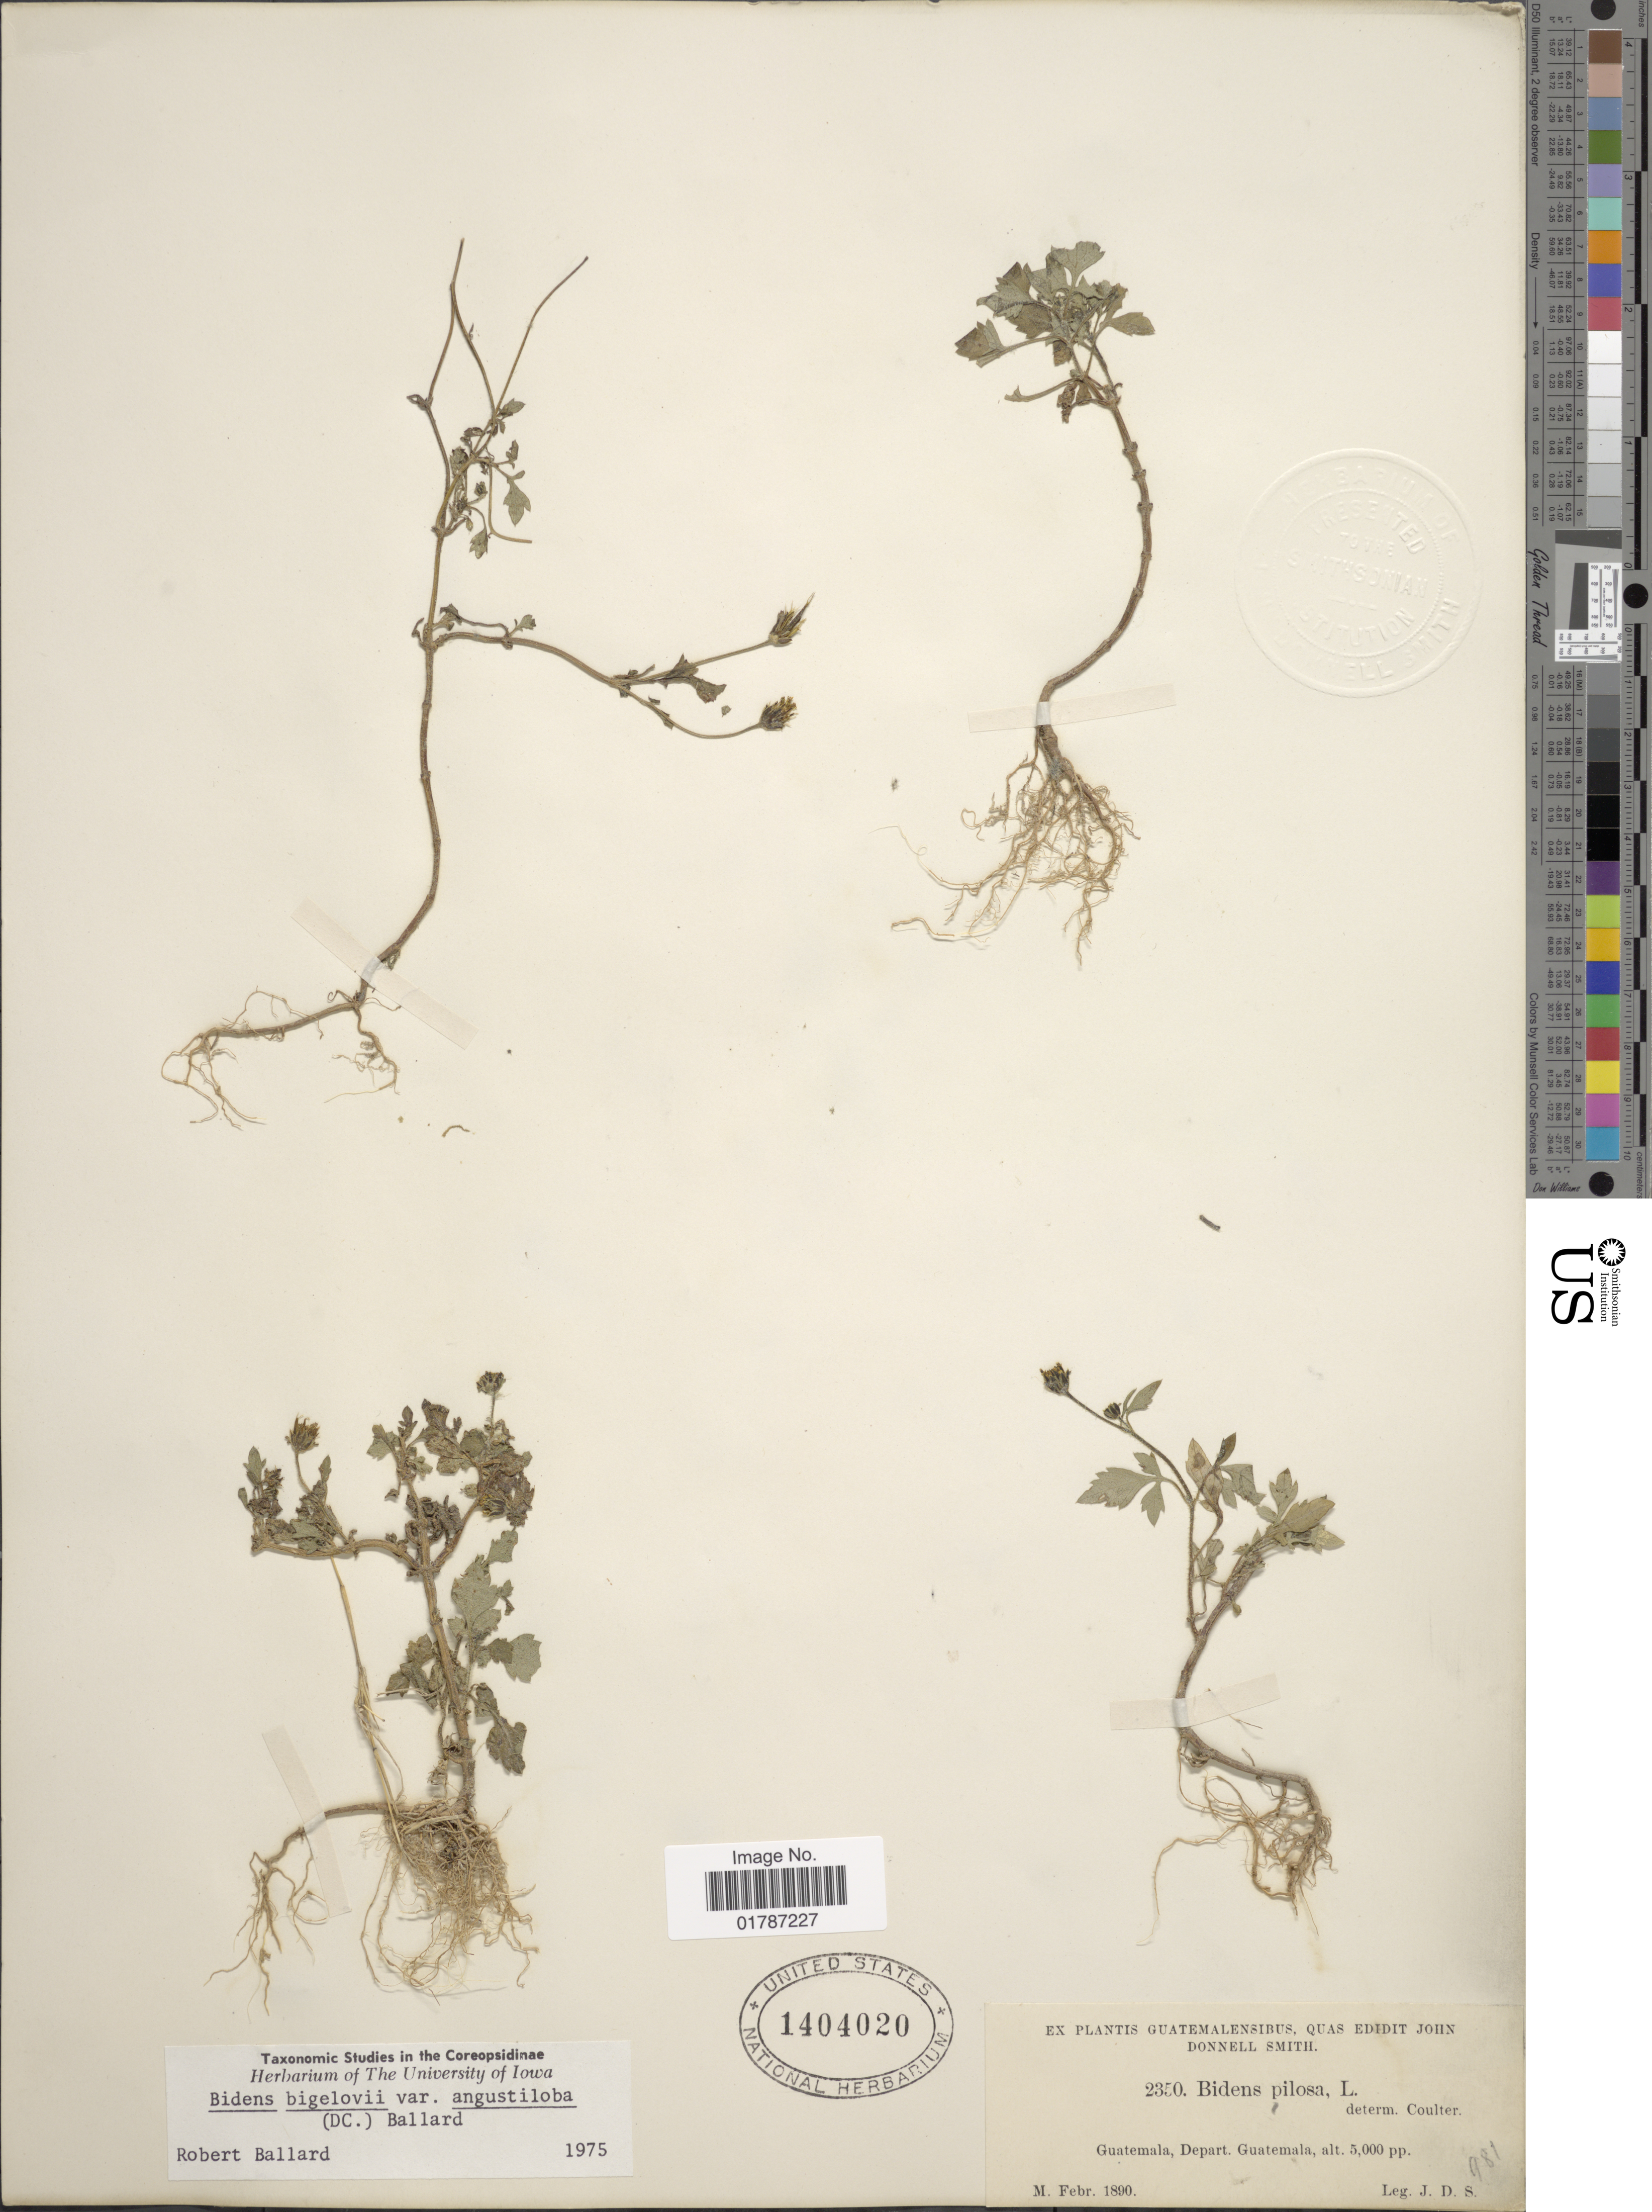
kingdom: Plantae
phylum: Tracheophyta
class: Magnoliopsida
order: Asterales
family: Asteraceae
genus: Bidens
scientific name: Bidens bigelovii var. angustiloba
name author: (DC.) Ballard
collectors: J. Donnell Smith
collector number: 2350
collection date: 1890-02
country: Guatemala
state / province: Guatemala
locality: Guatemala, Depart. Guatemala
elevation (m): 1524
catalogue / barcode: US 1404020